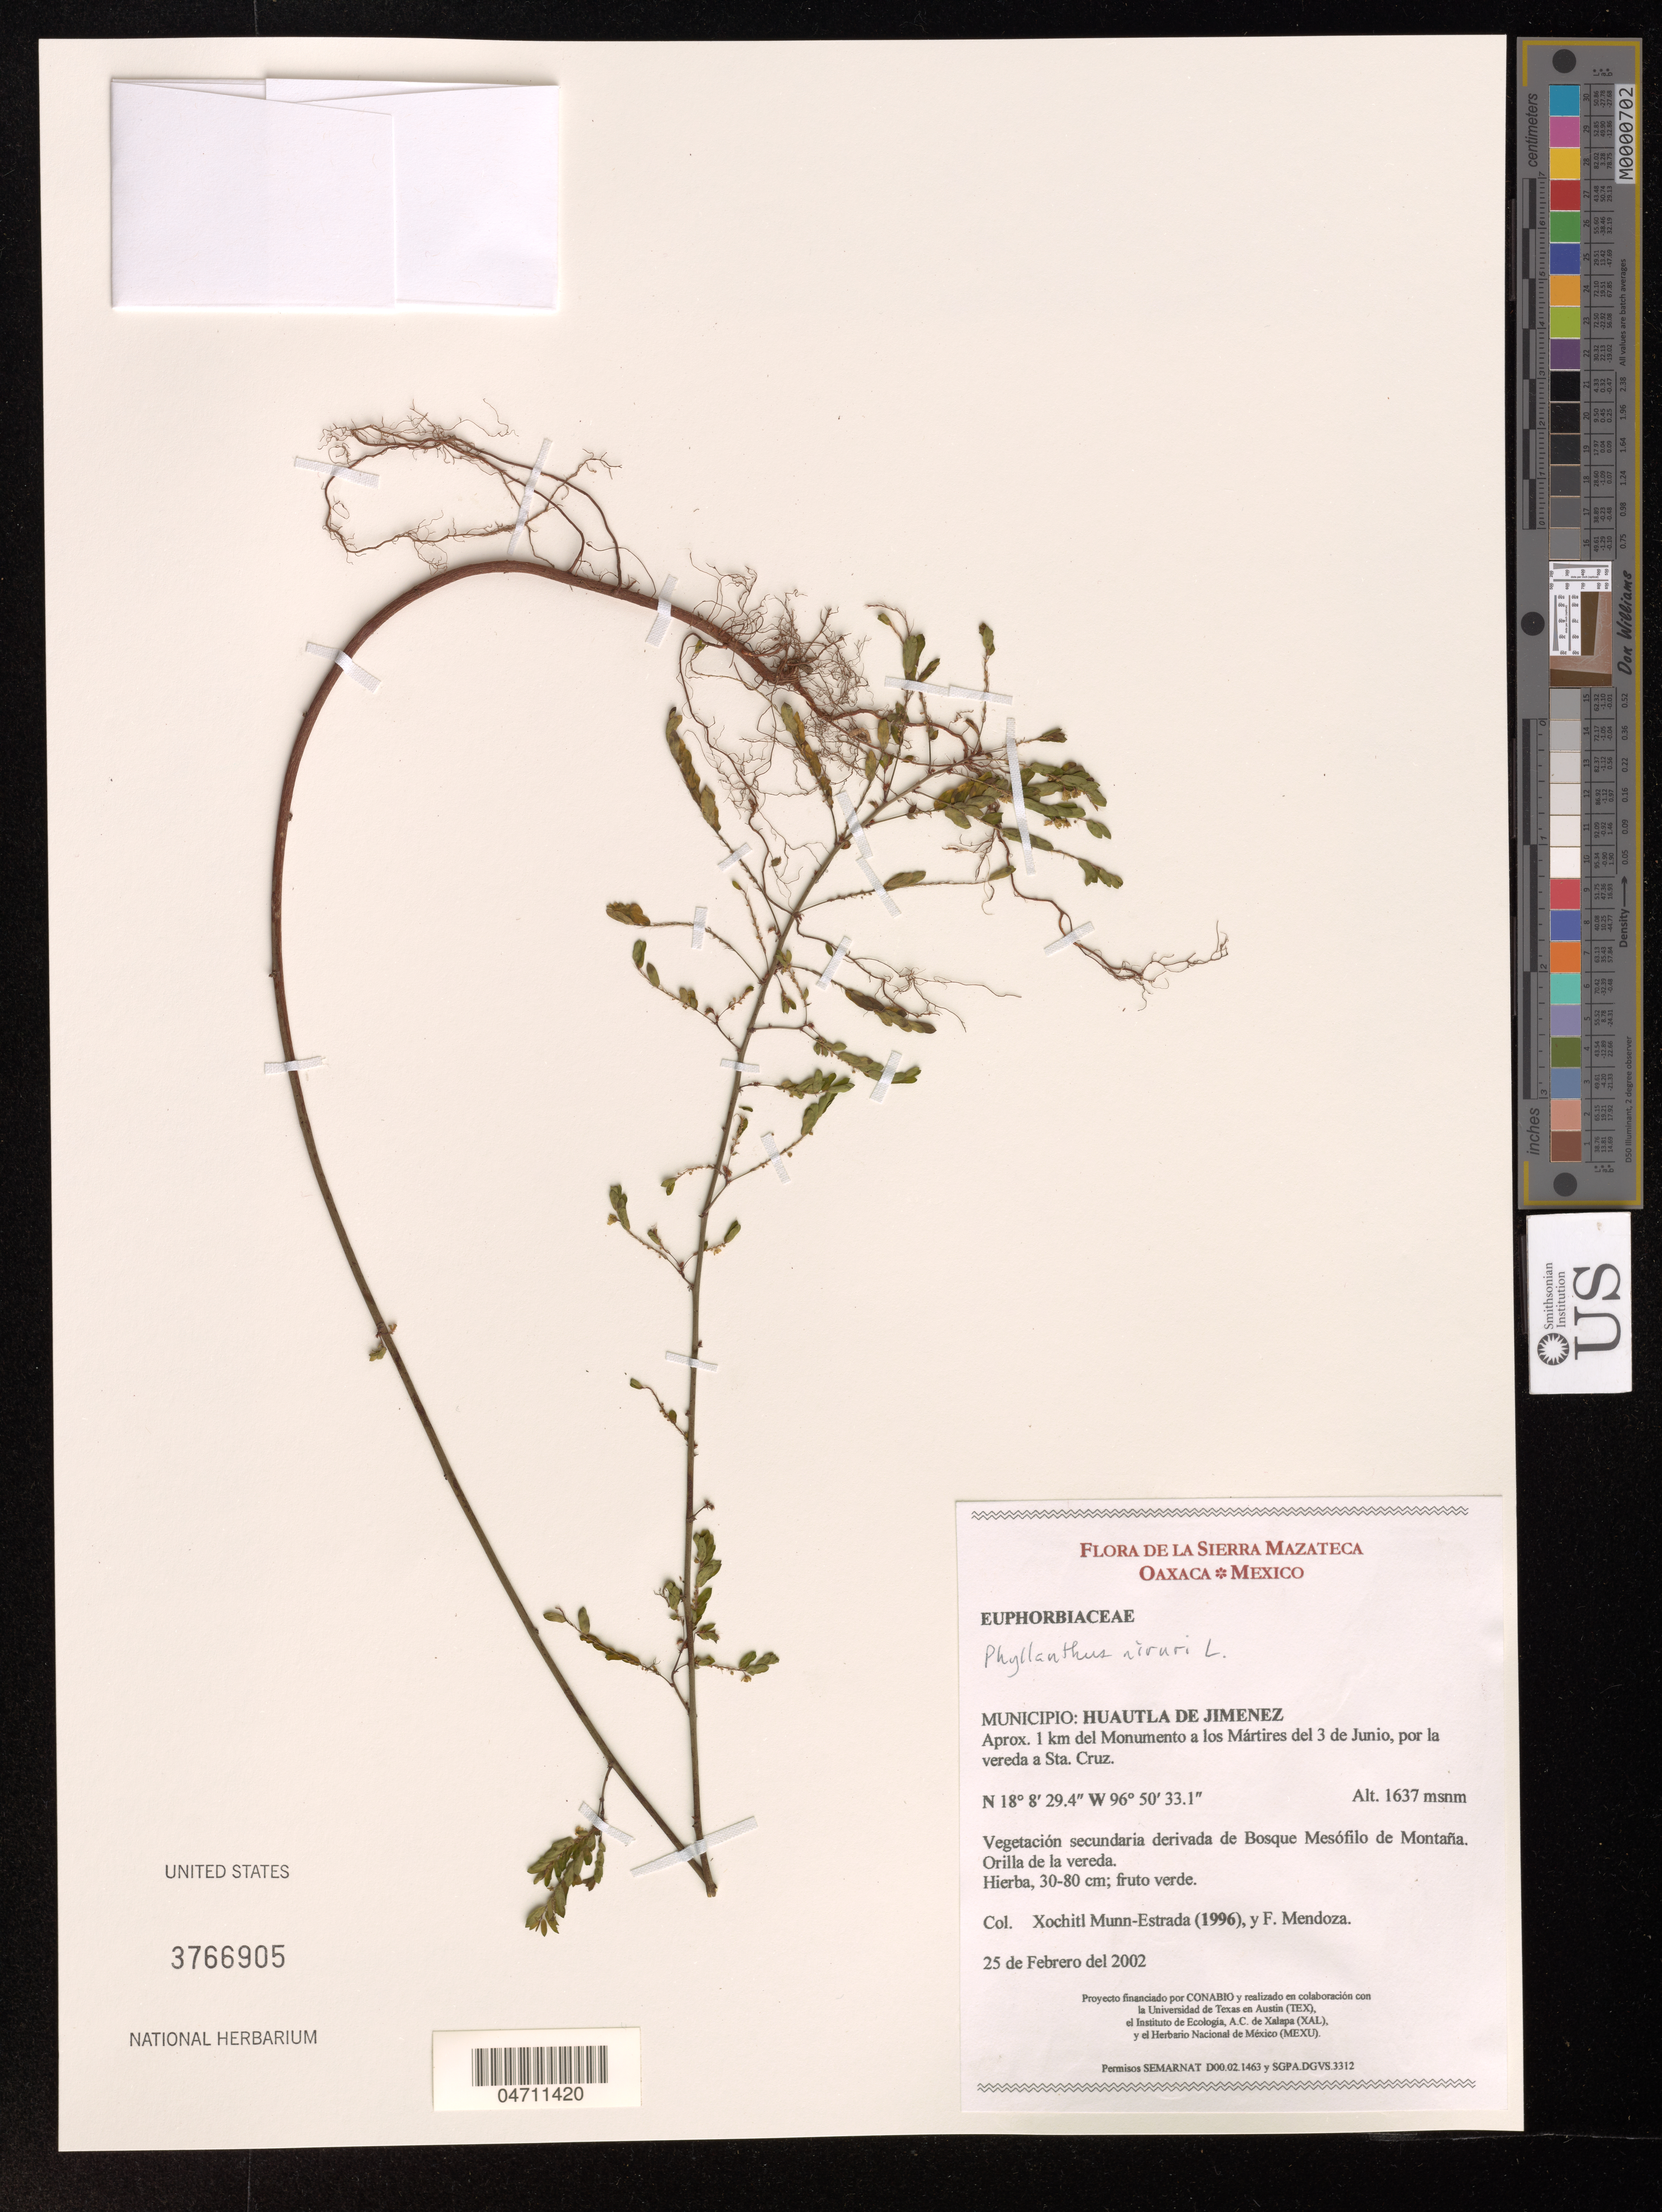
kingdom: Plantae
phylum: Tracheophyta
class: Magnoliopsida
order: Malpighiales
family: Phyllanthaceae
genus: Phyllanthus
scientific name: Phyllanthus niruri sensu Blanco non L.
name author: Blanco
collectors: X. Munn-Estrada & F. Mendoza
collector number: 1996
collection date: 2002-02-25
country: Mexico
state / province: Oaxaca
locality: Sierra Mazateca, Municipio: Huautla de Jimenez, Aprox. 1 km del Monumento a los Mártires del 3 de Junio, por la vereda a Sta. Cruz.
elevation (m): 1637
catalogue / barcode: US 3766905